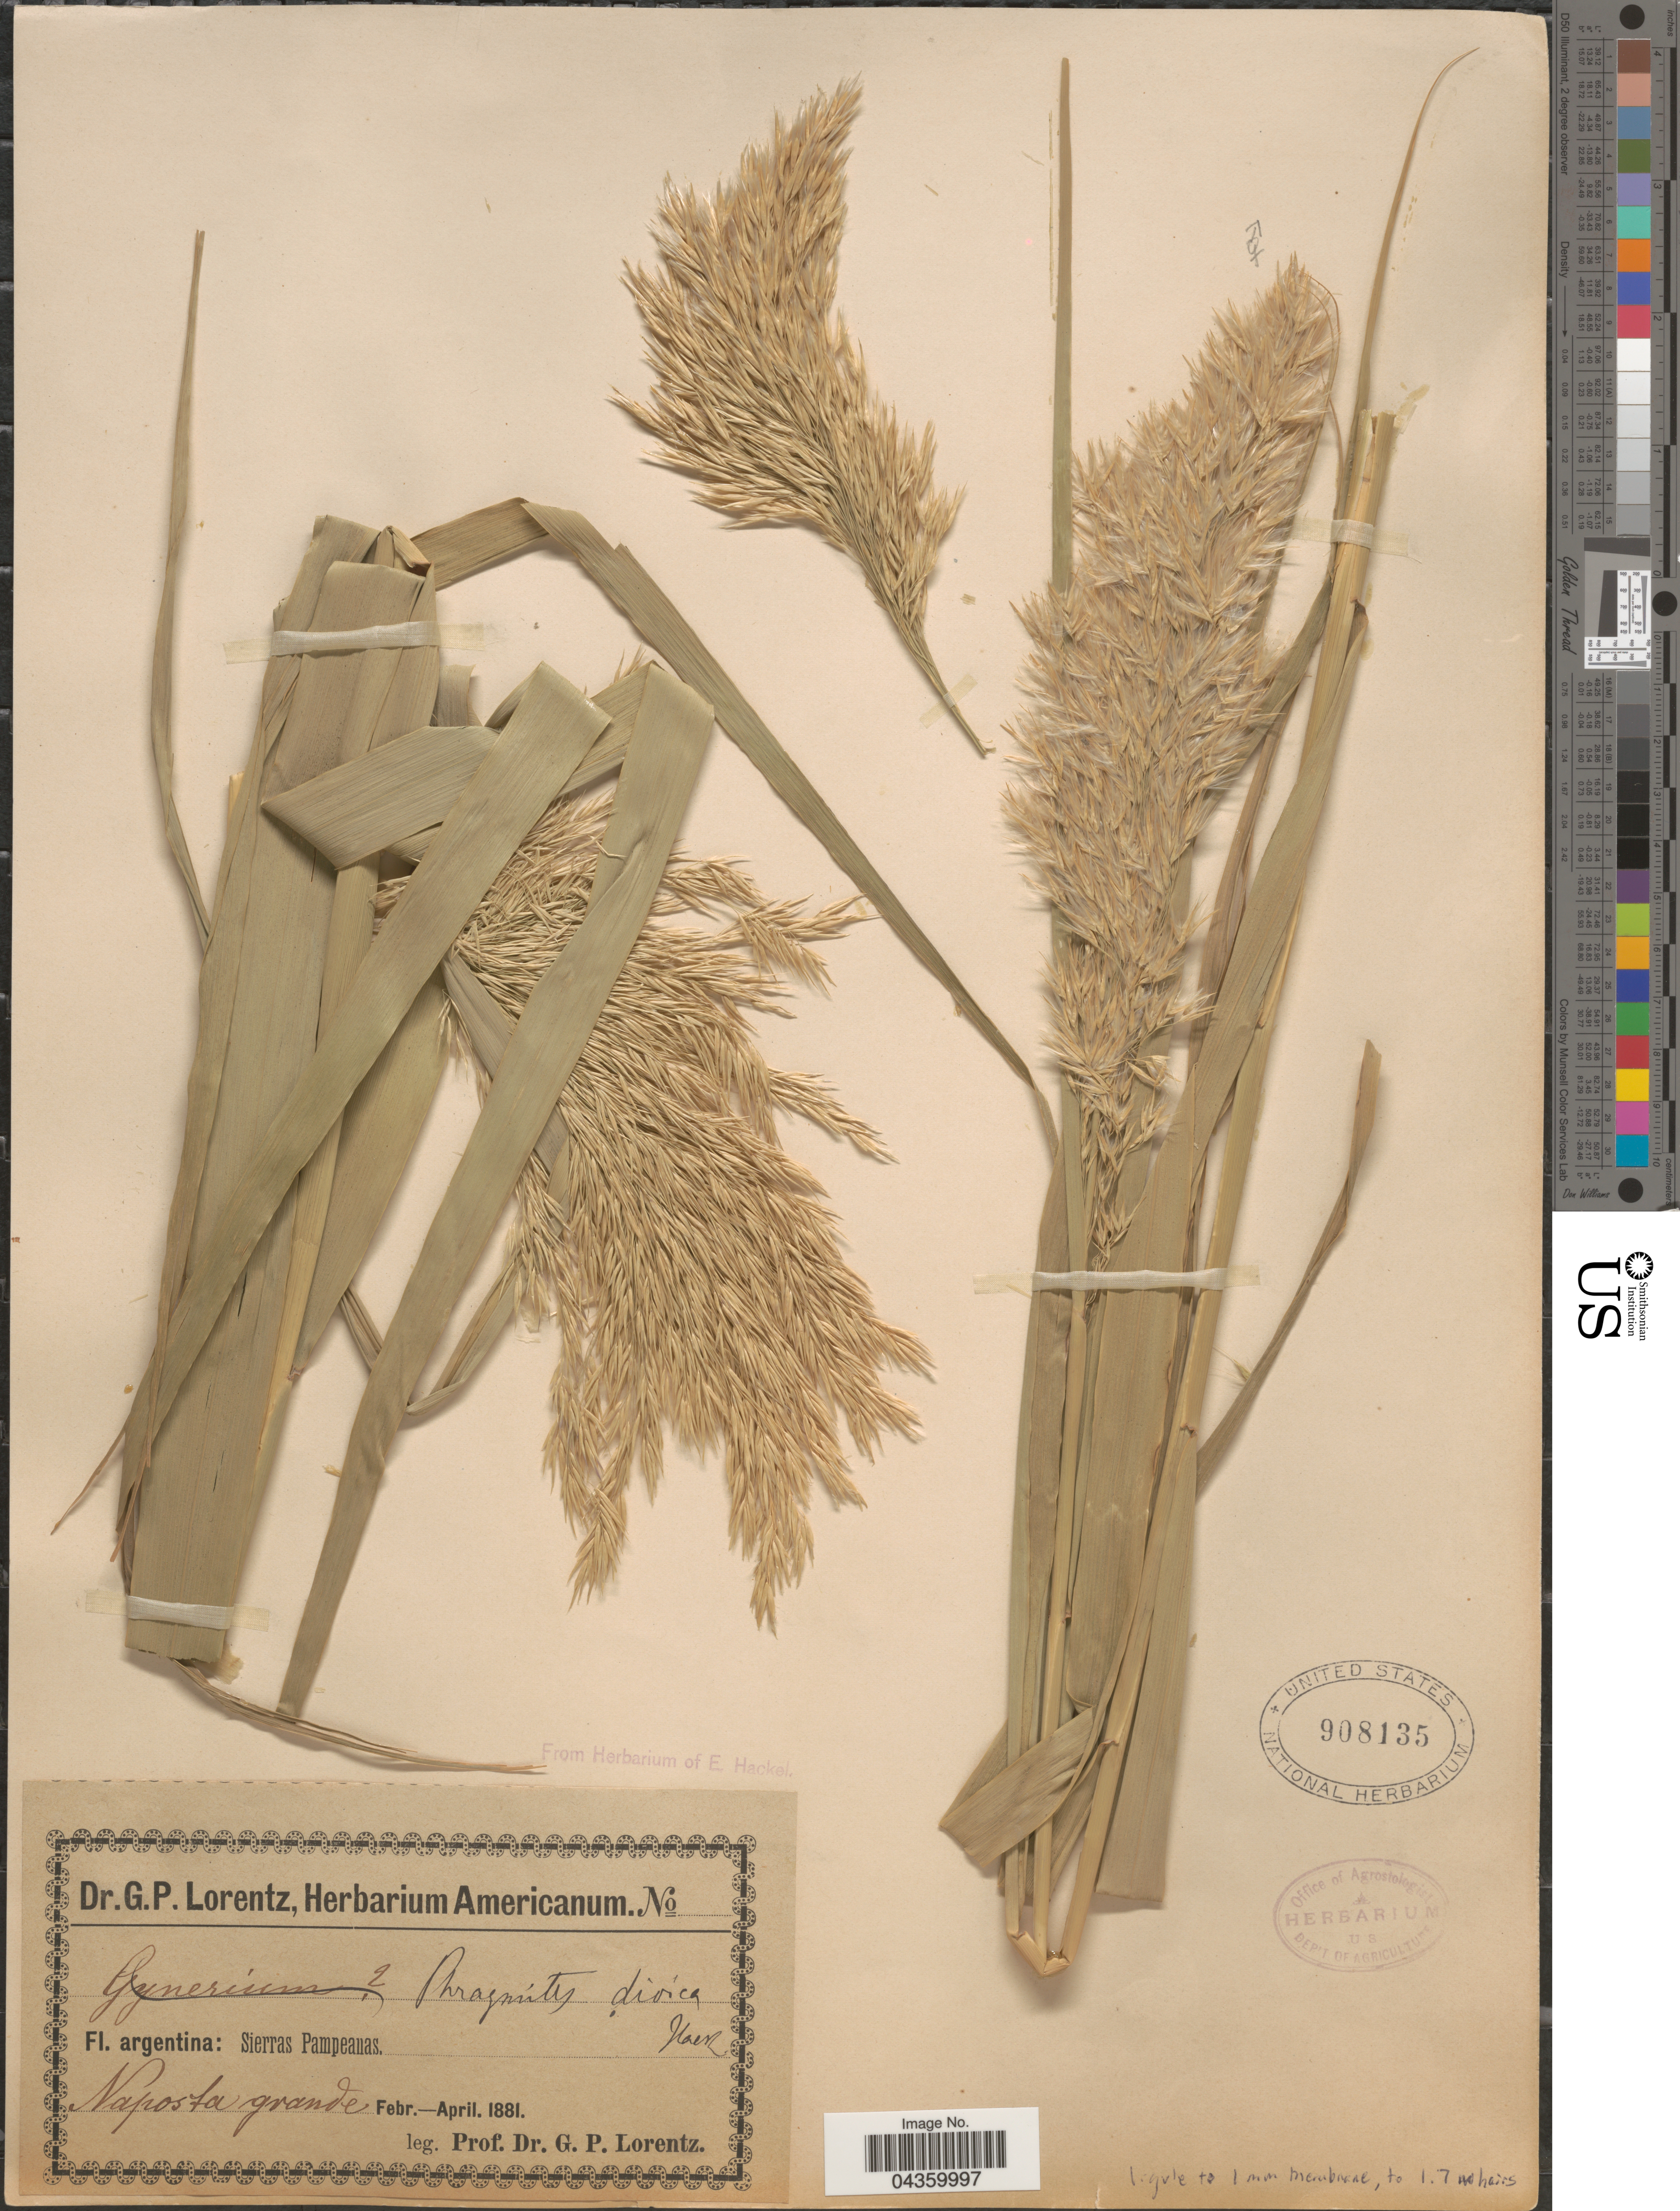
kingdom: Plantae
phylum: Tracheophyta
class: Liliopsida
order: Poales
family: Poaceae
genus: Phragmites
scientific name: Phragmites australis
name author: (Cav.) Trin. ex Steud.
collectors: G. Lorentz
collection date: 1881-02/1881-04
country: Argentina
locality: Sierras Pampeanas. Naposta grande.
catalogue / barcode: US 908135